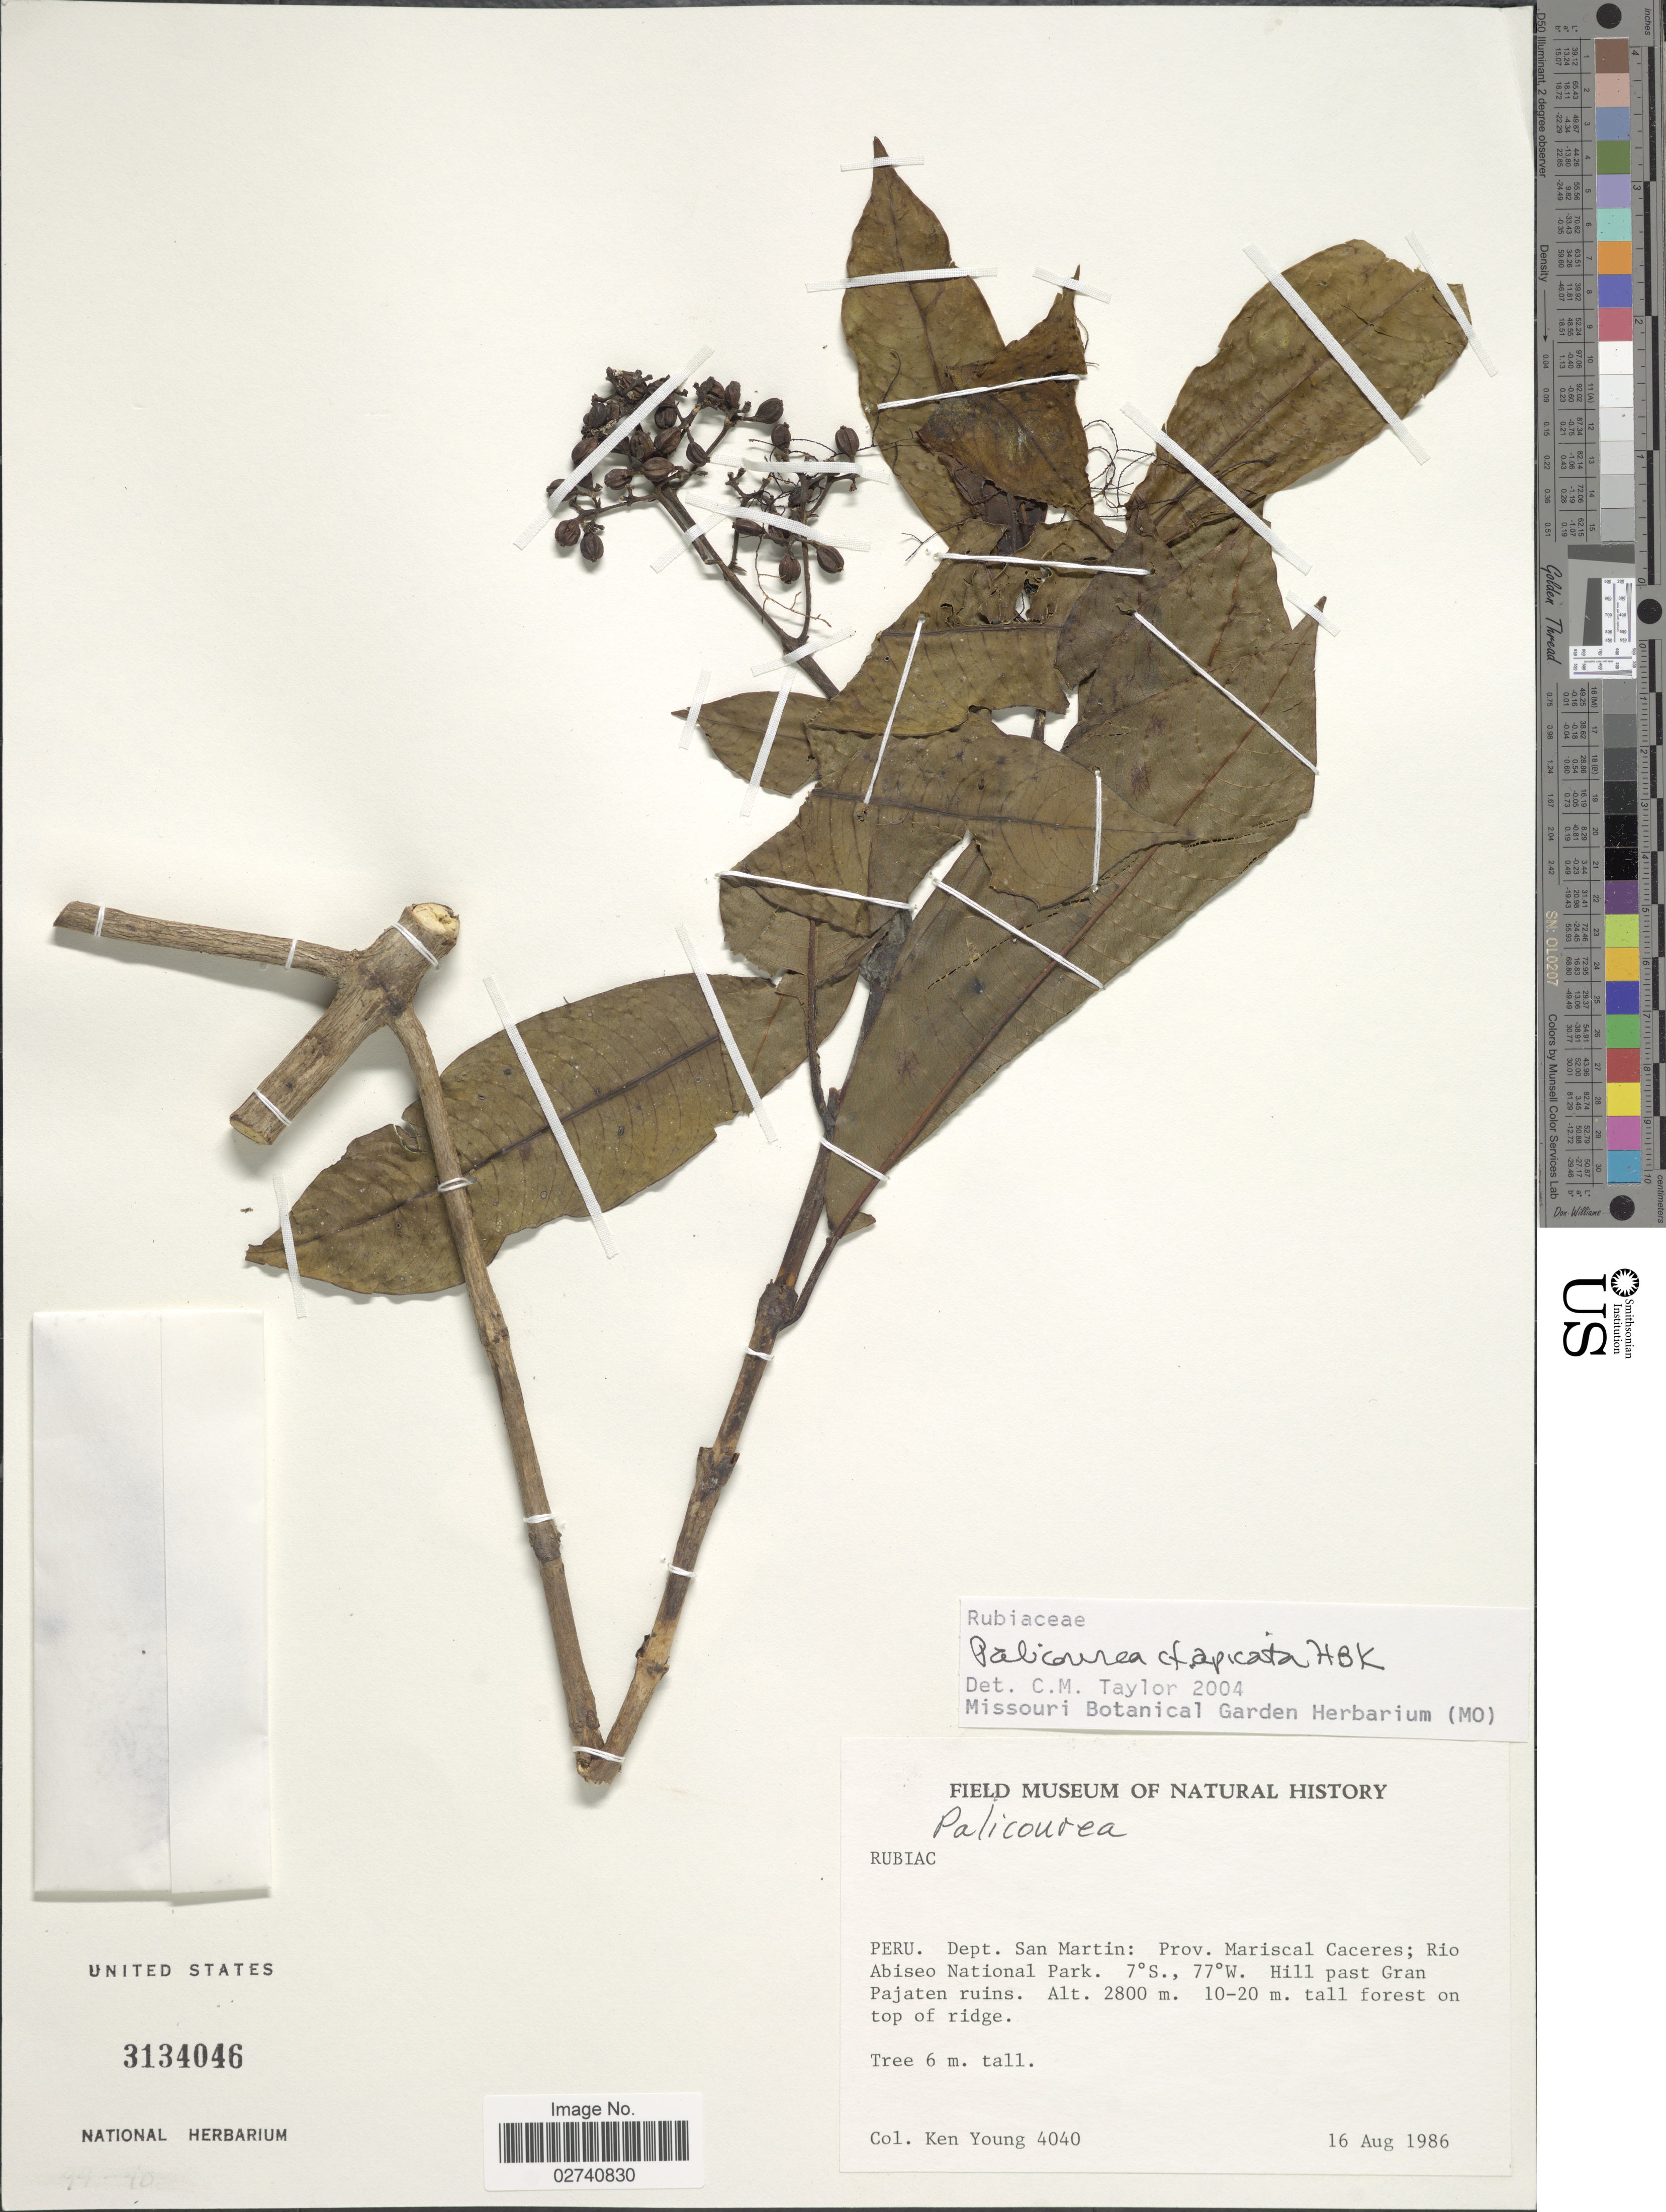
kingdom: Plantae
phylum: Tracheophyta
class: Magnoliopsida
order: Gentianales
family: Rubiaceae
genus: Palicourea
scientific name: Palicourea apicata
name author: Kunth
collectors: K. Young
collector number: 4040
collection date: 1986-08-16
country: Peru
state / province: San Martín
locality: Prov. Mariscal Caceres; Rio Abiseo National Park. Hill past Gran Pajaten ruins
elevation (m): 2800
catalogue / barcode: US 3134046